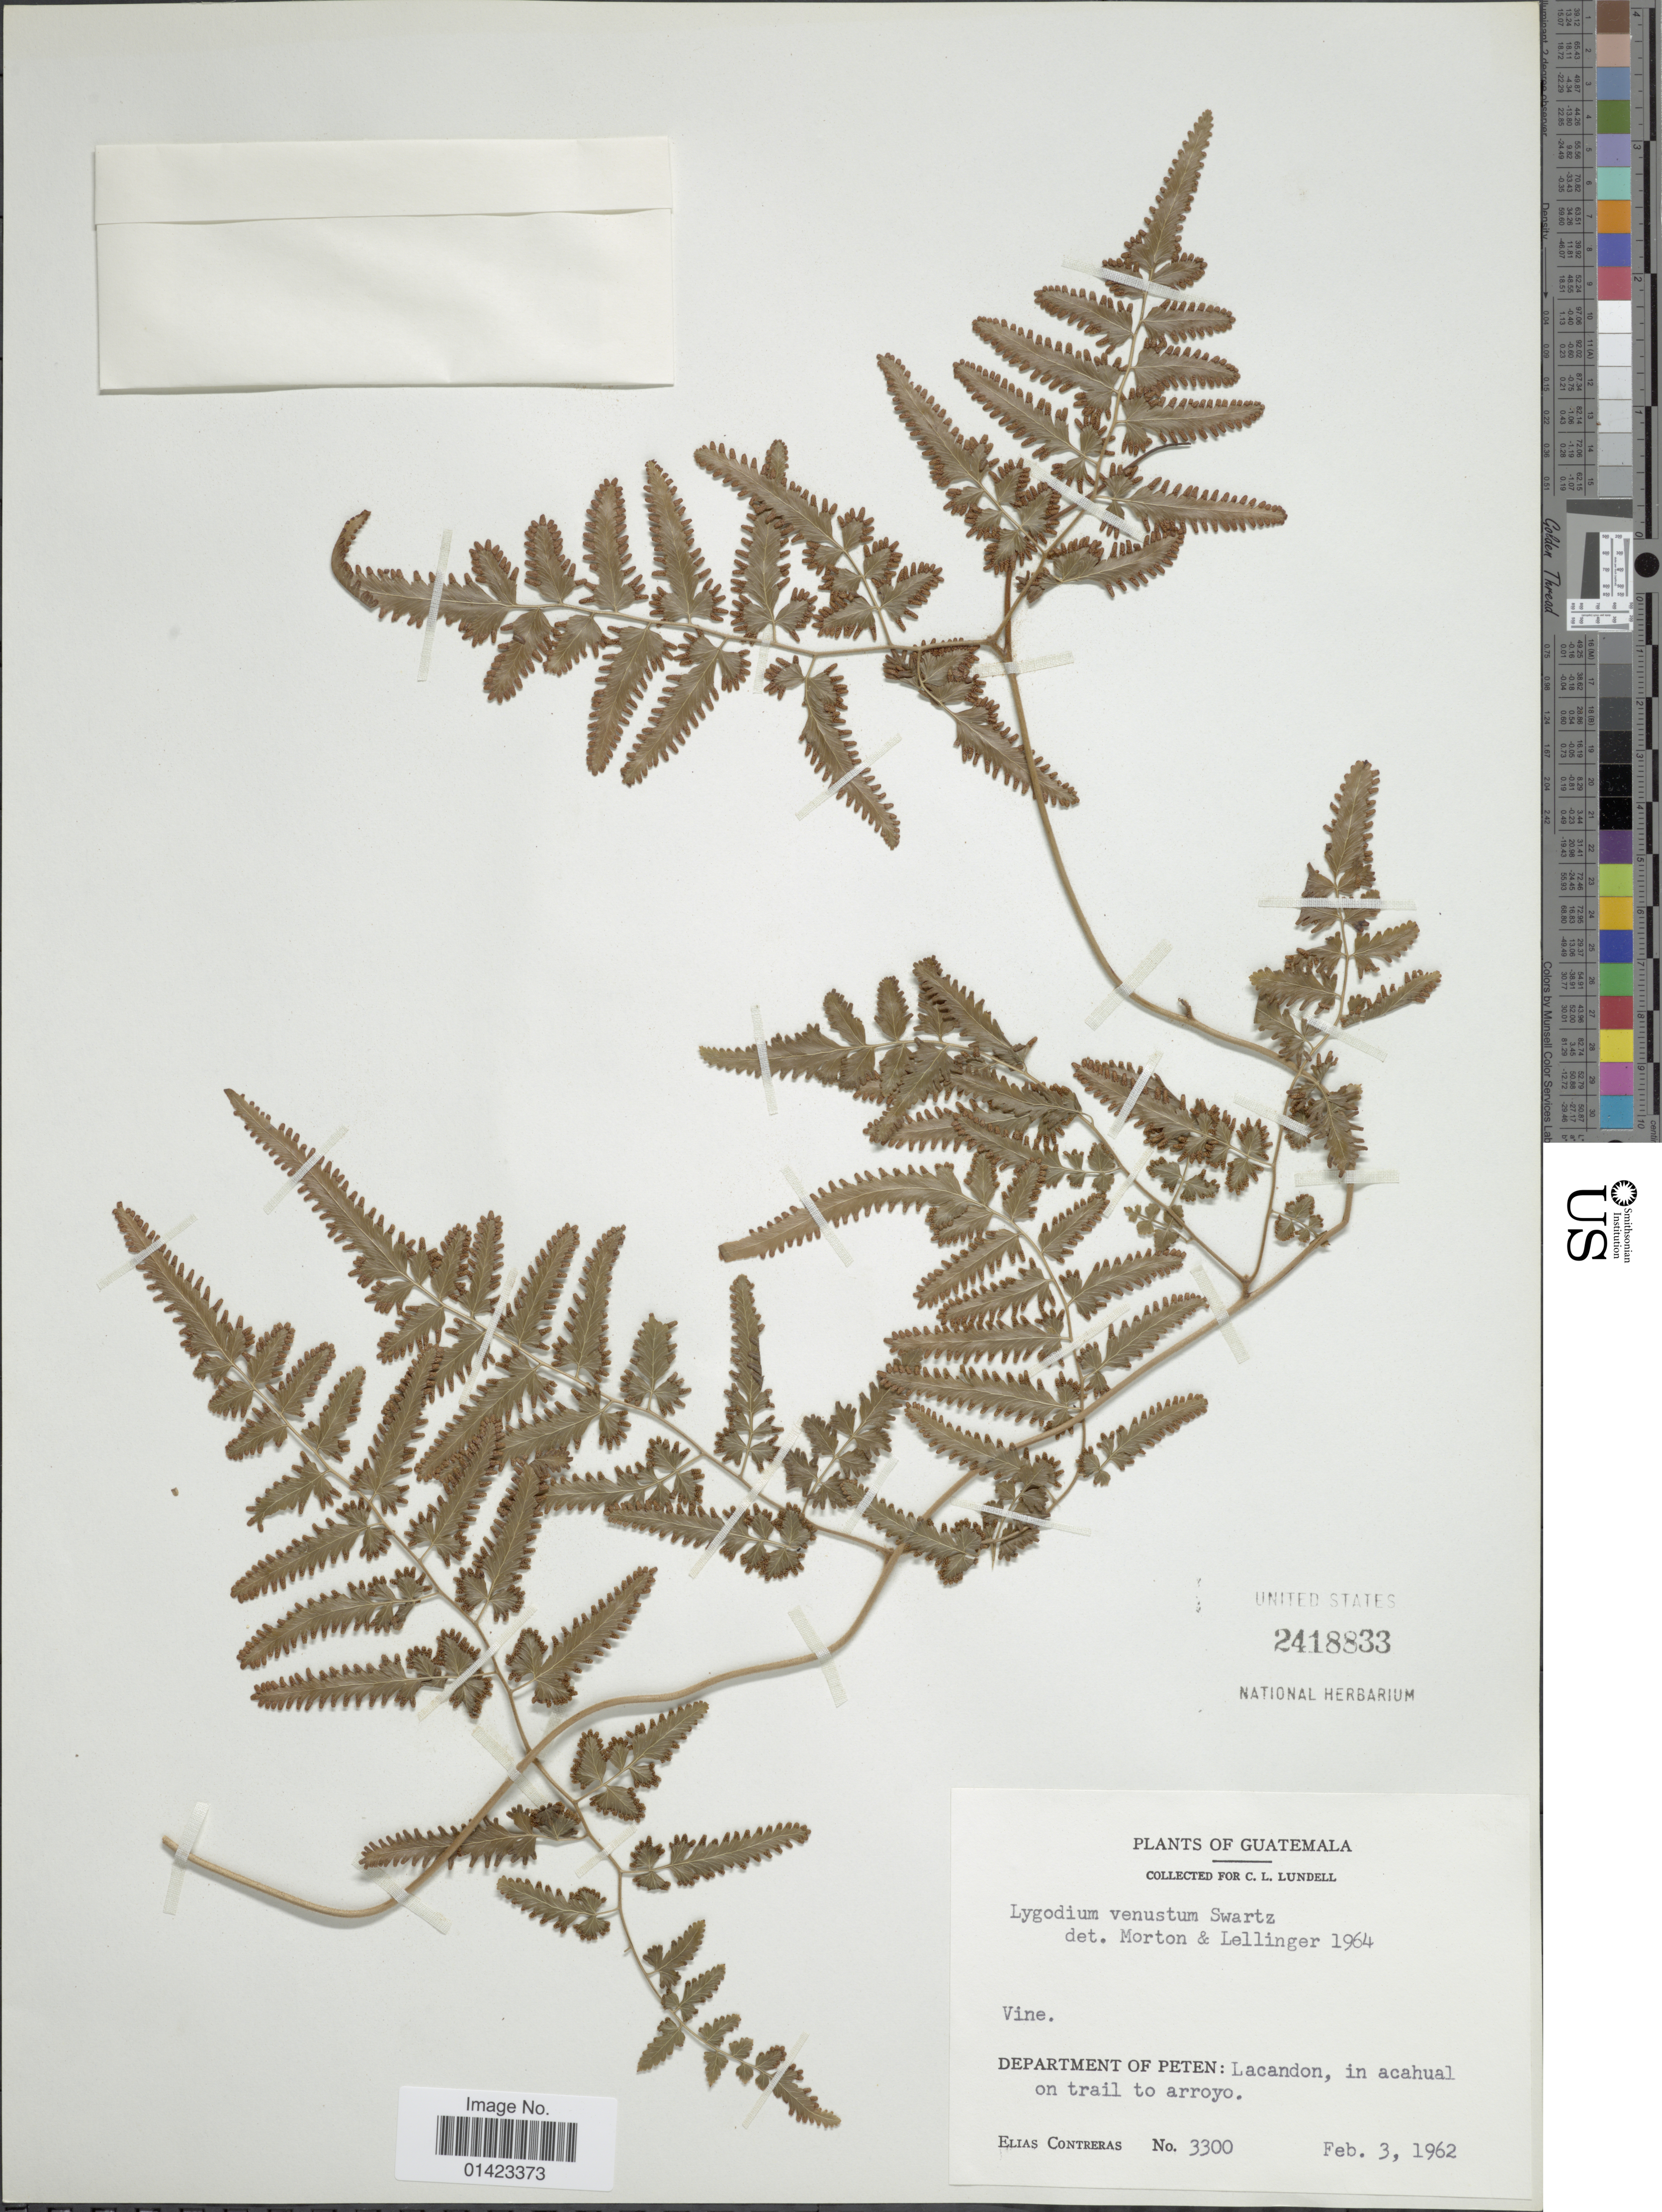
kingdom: Plantae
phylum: Tracheophyta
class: Polypodiopsida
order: Schizaeales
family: Lygodiaceae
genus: Lygodium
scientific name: Lygodium venustum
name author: Sw.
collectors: E. Contreras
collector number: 3300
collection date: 1962-02-03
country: Guatemala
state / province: El Petén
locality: Department of Peten: Lacandon, in acahual on trail to arroyo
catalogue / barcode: US 2418833